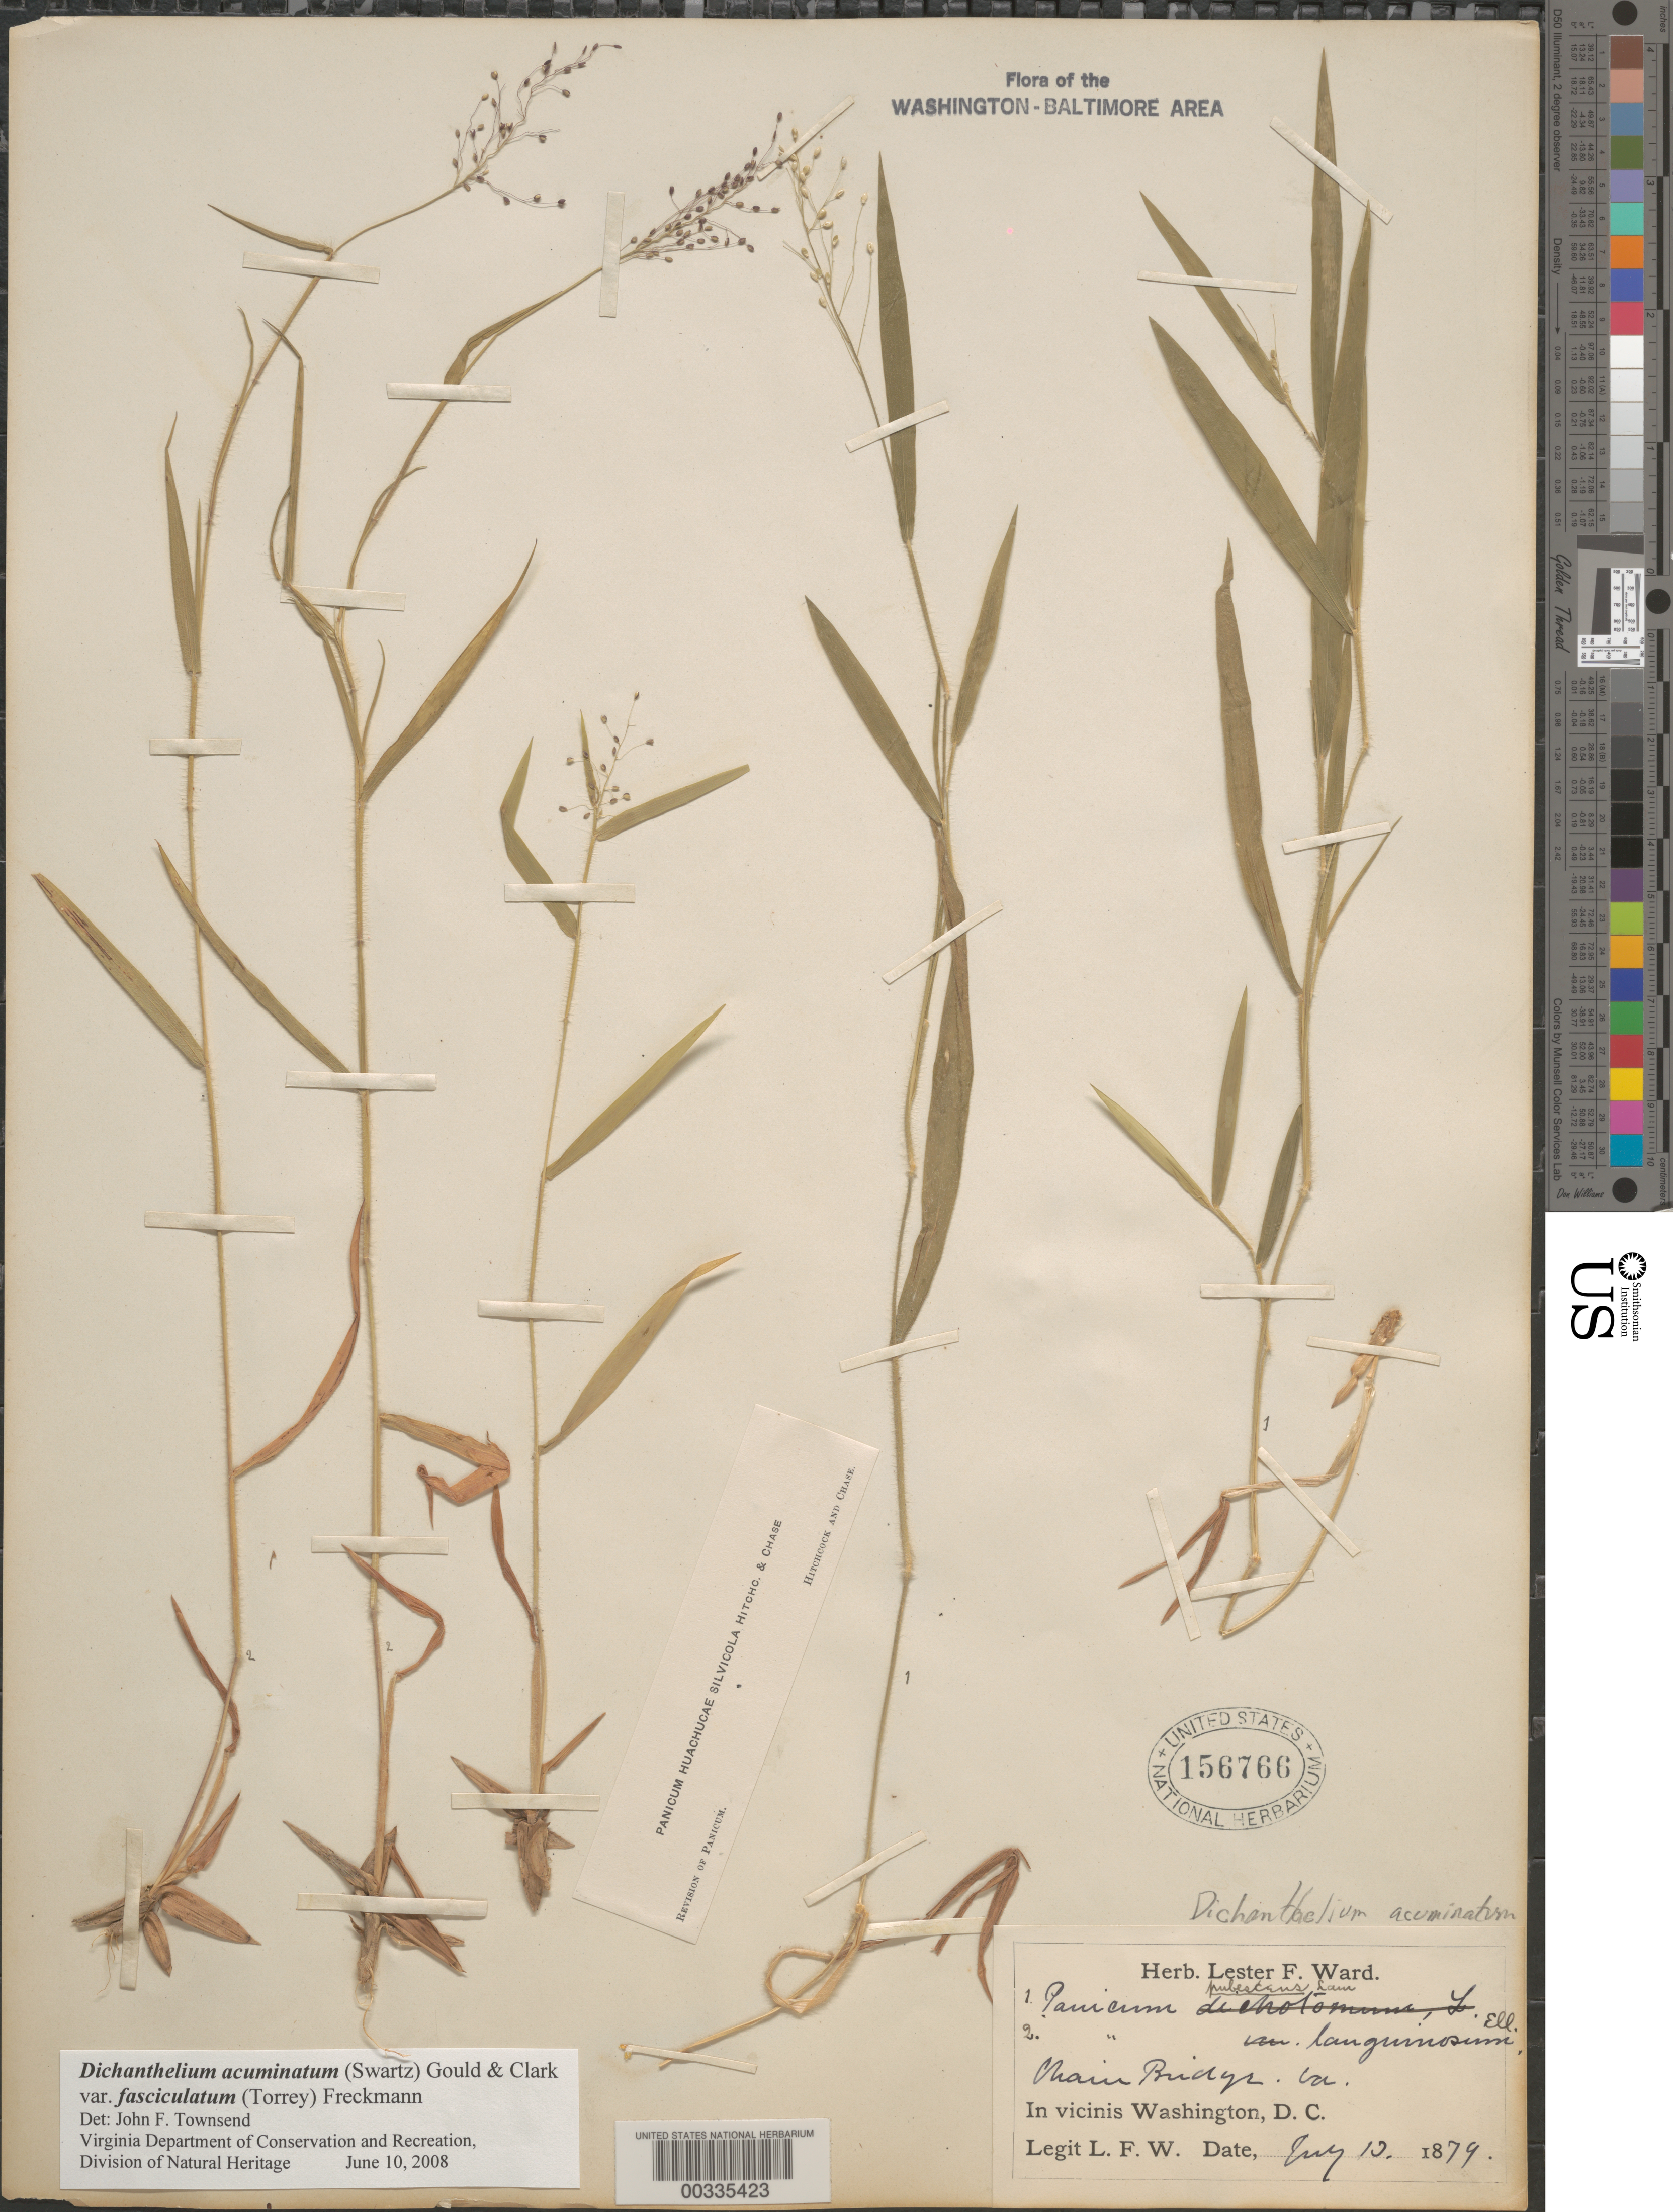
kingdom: Plantae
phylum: Tracheophyta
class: Liliopsida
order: Poales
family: Poaceae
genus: Dichanthelium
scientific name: Dichanthelium acuminatum var. fasciculatum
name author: (Torr.) Freckmann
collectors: L. F. Ward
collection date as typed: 13 Jul 1879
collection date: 1879-07-13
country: United States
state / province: Virginia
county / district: Fairfax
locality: Chain Bridge C. and O. Canal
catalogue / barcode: US 156766